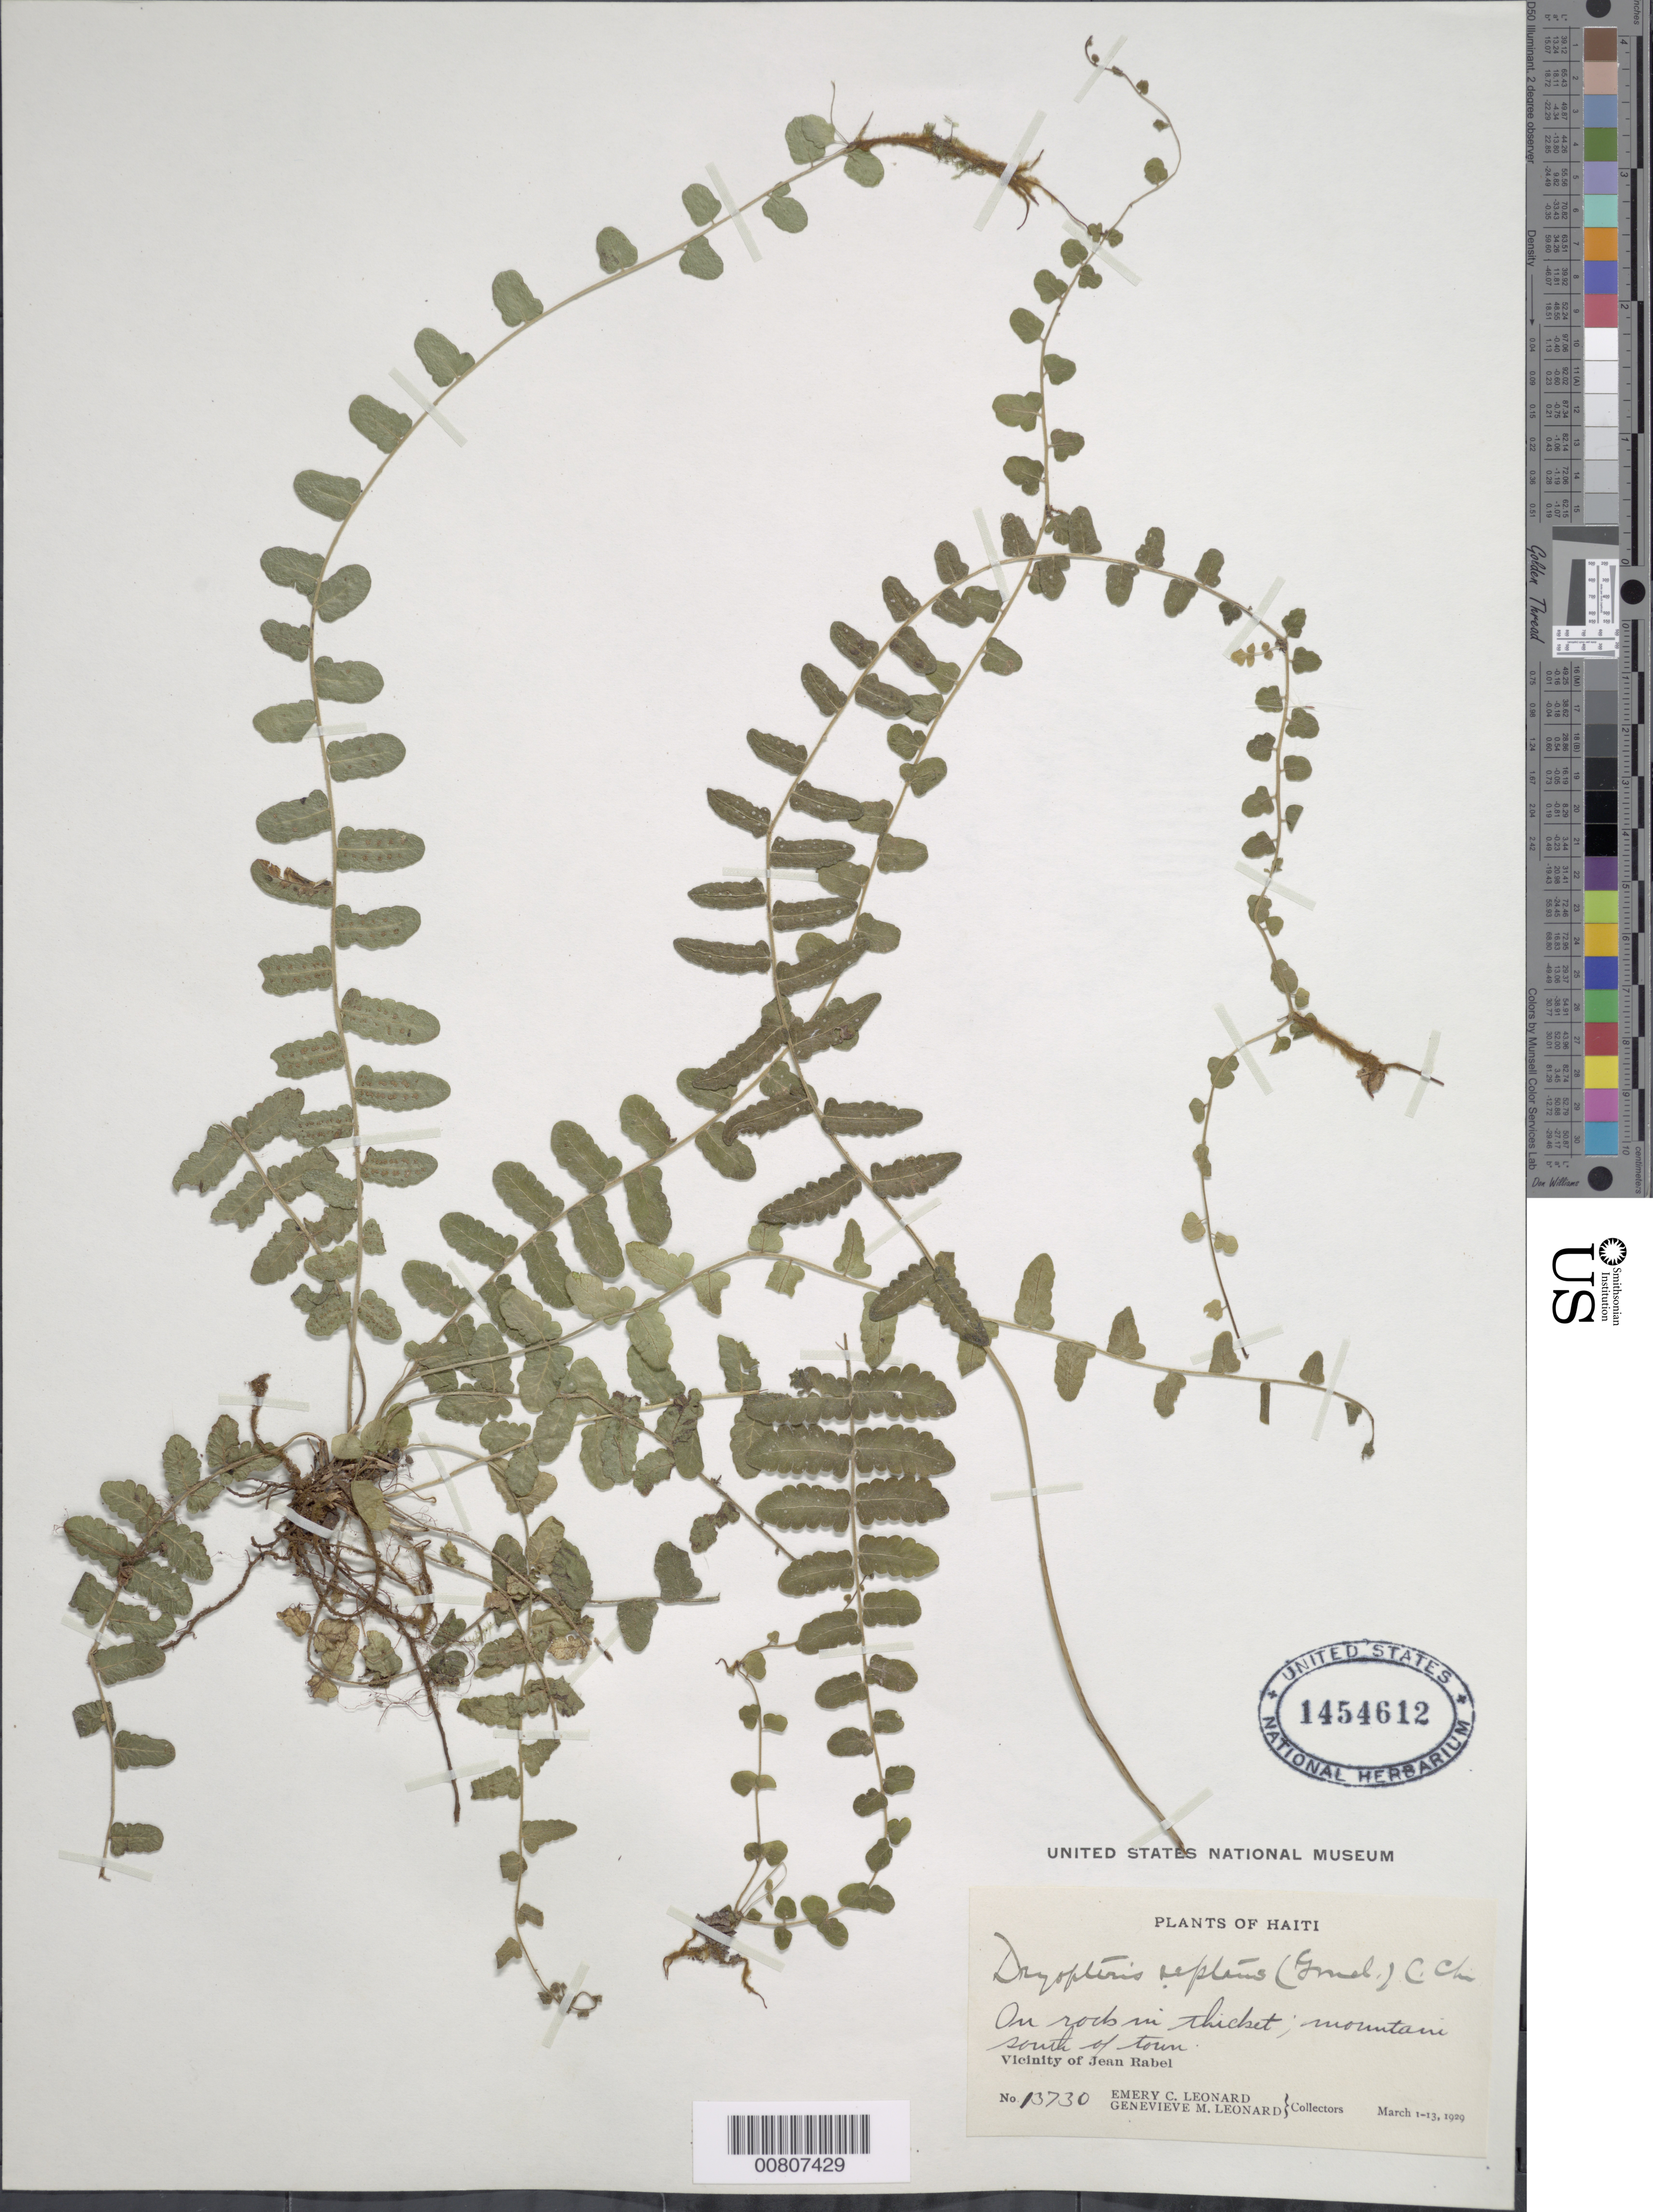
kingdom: Plantae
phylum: Tracheophyta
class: Polypodiopsida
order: Polypodiales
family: Thelypteridaceae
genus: Goniopteris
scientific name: Goniopteris reptans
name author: (J.F. Gmel.) C. Presl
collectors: E. C. Leonard & G. M. Leonard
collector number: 13730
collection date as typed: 01 Mar 1929 to 13 Mar 1929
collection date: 1929-03-01/1929-03-13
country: Haiti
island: Hispaniola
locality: Jean Rabel, mountain S of town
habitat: On rock in thicket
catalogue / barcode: US 1454612